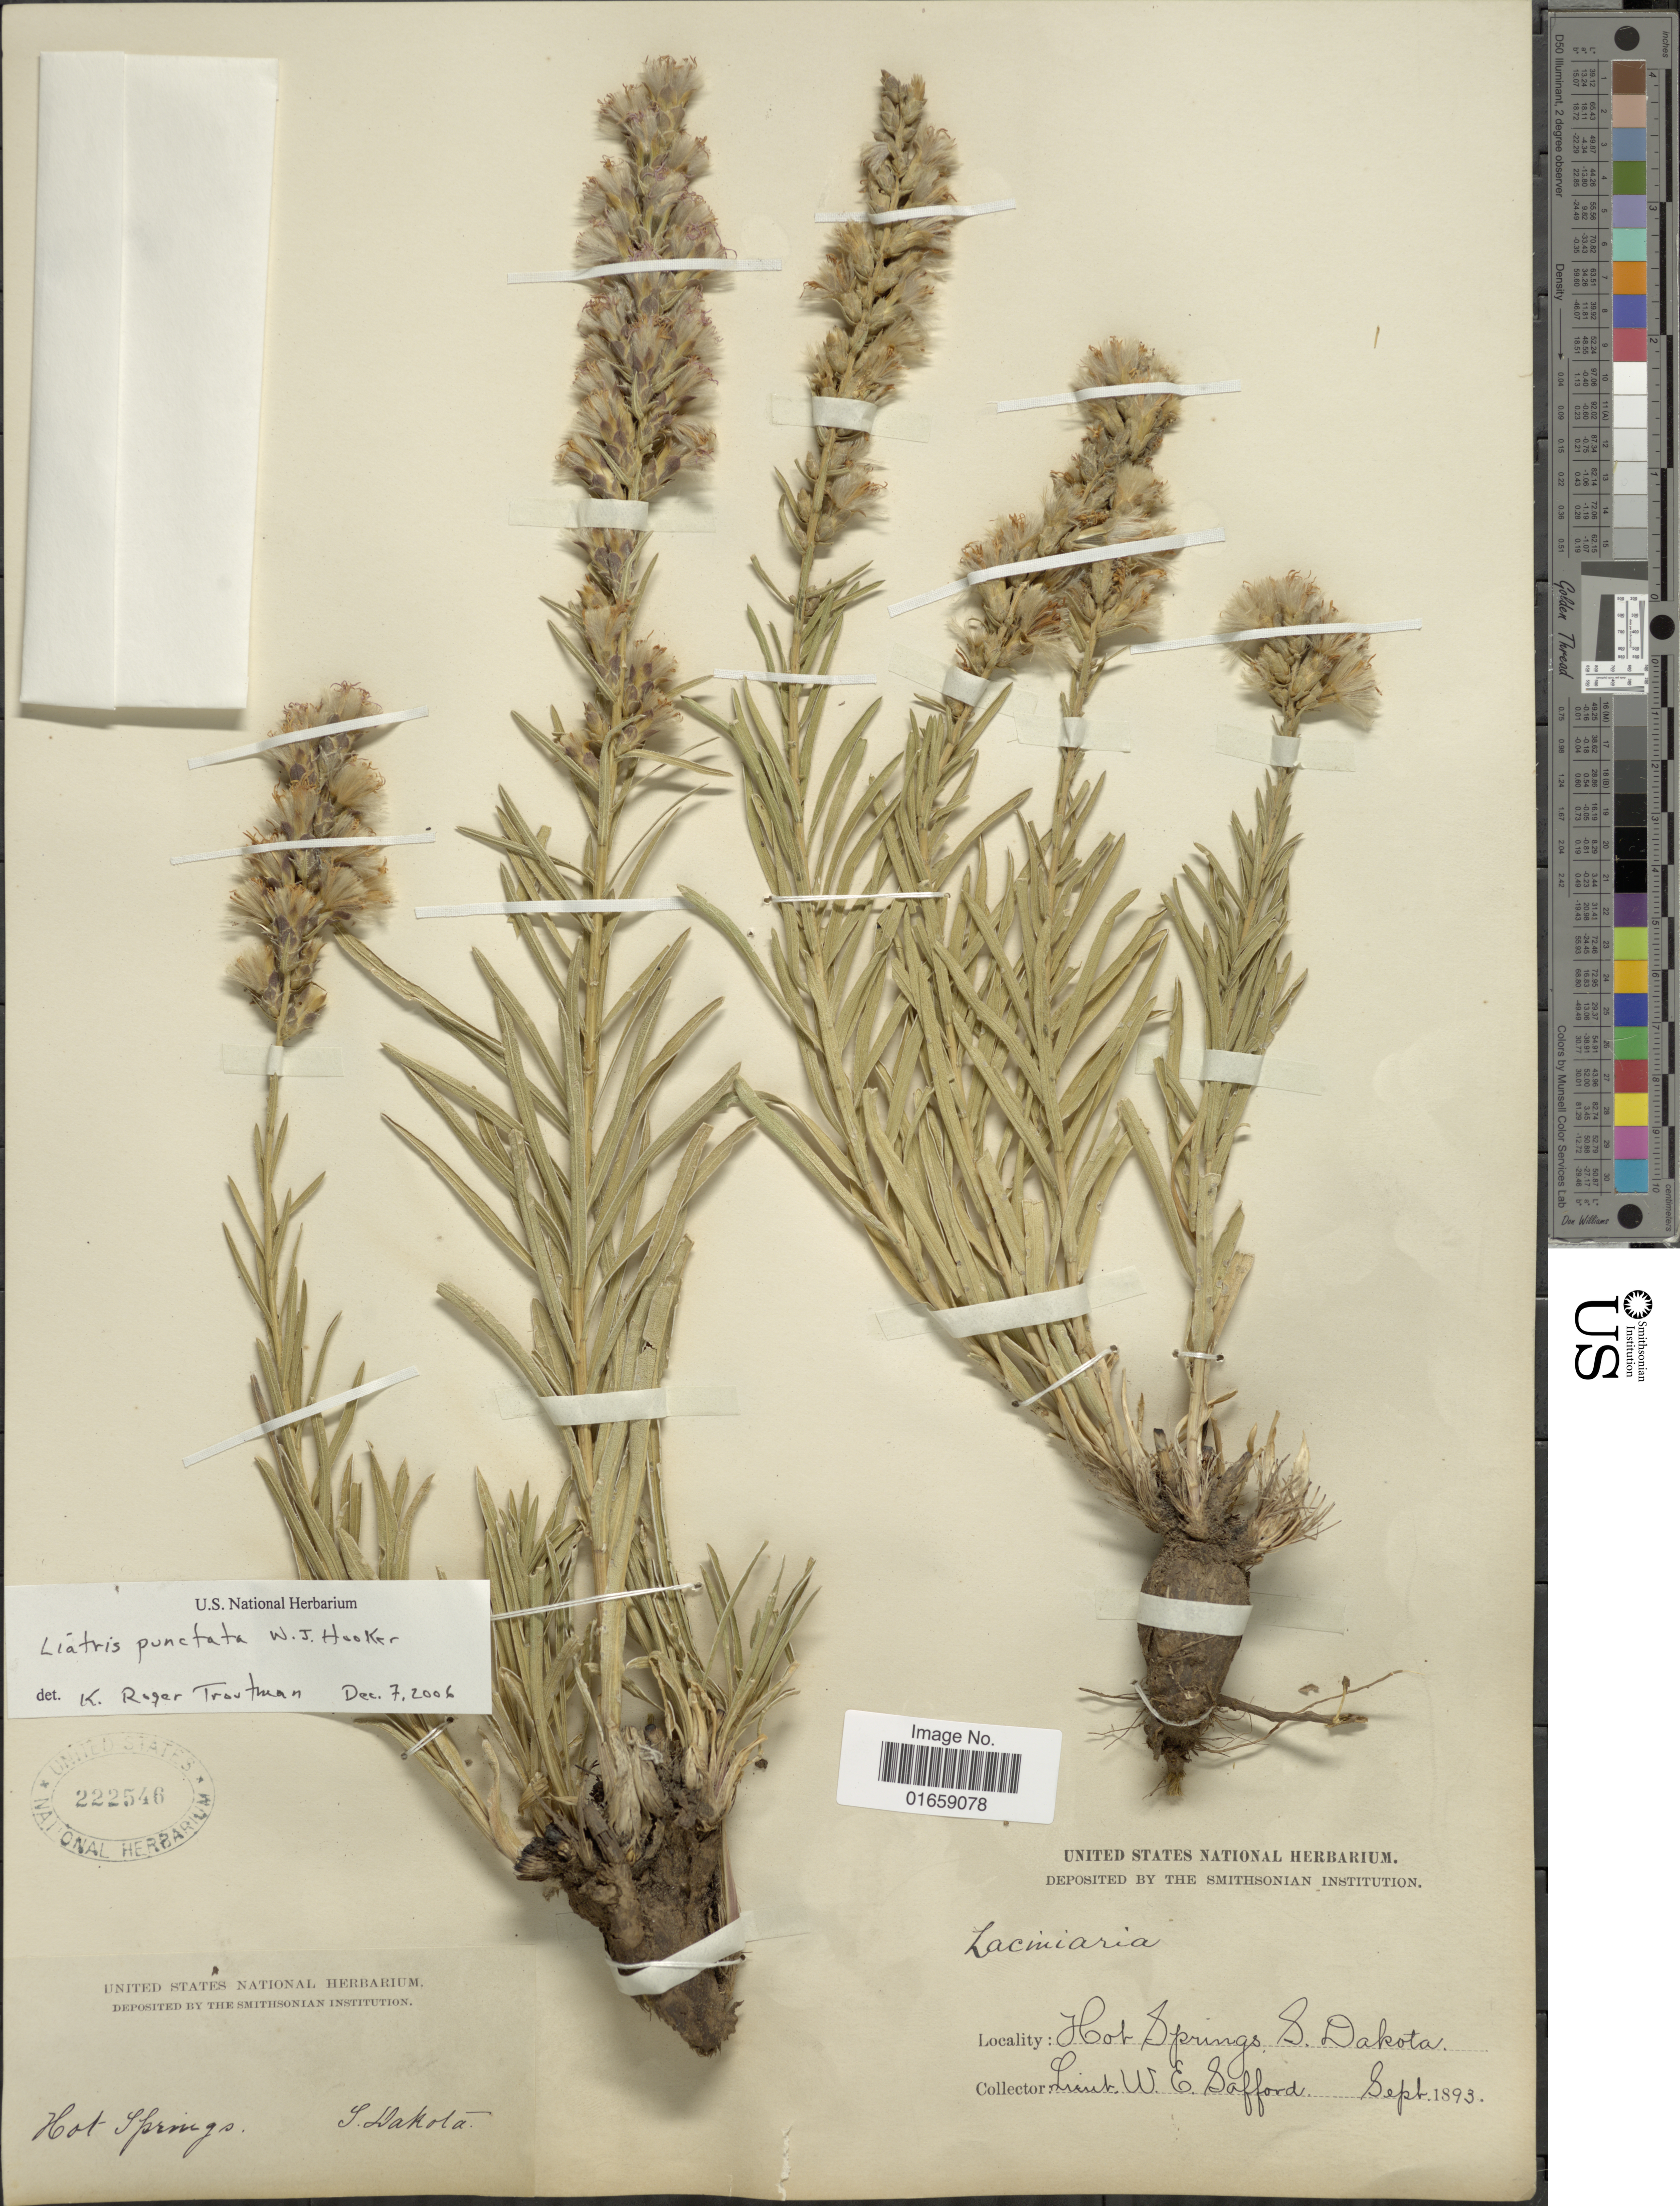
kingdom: Plantae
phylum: Tracheophyta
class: Magnoliopsida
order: Asterales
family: Asteraceae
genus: Liatris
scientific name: Liatris punctata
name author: Hook.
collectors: W. E. Safford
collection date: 1893-09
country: United States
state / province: South Dakota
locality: Hot Springs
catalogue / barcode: US 222546